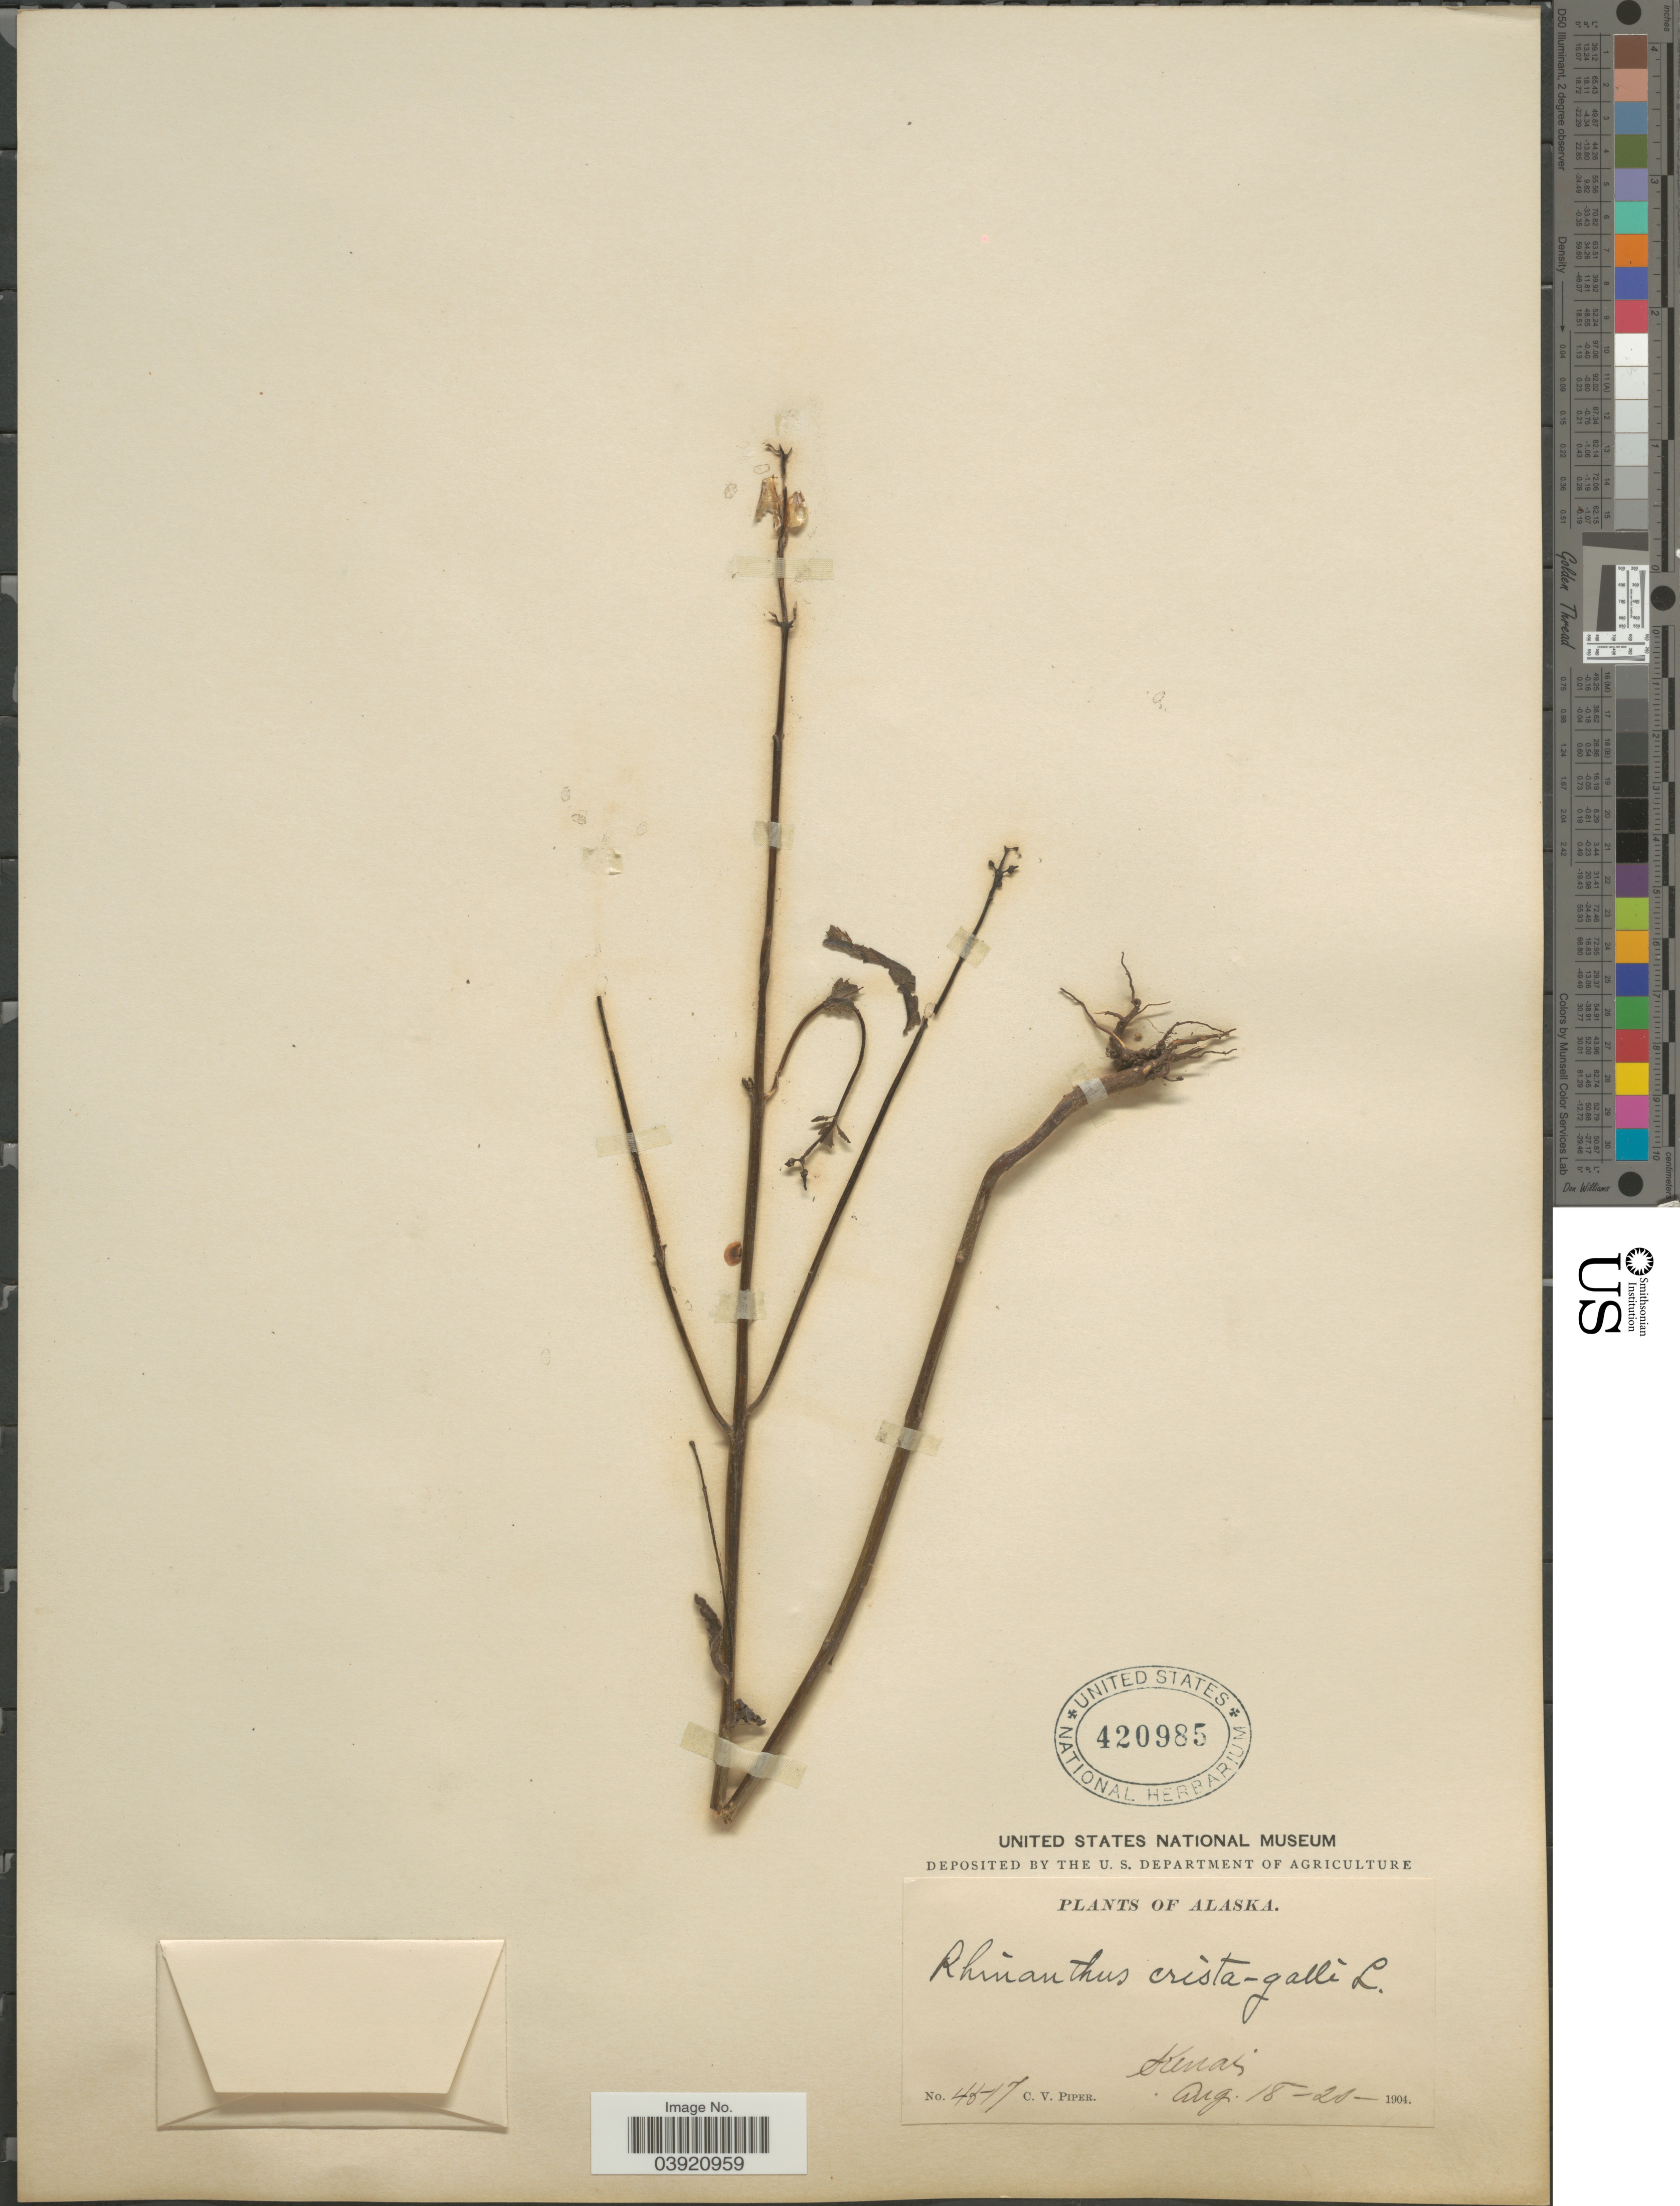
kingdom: Plantae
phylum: Tracheophyta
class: Magnoliopsida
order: Lamiales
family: Orobanchaceae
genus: Rhinanthus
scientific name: Rhinanthus major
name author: L.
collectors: C. V. Piper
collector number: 4517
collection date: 1904-08-18/1904-08-20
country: United States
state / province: Alaska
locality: Kenai.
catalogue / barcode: US 420985